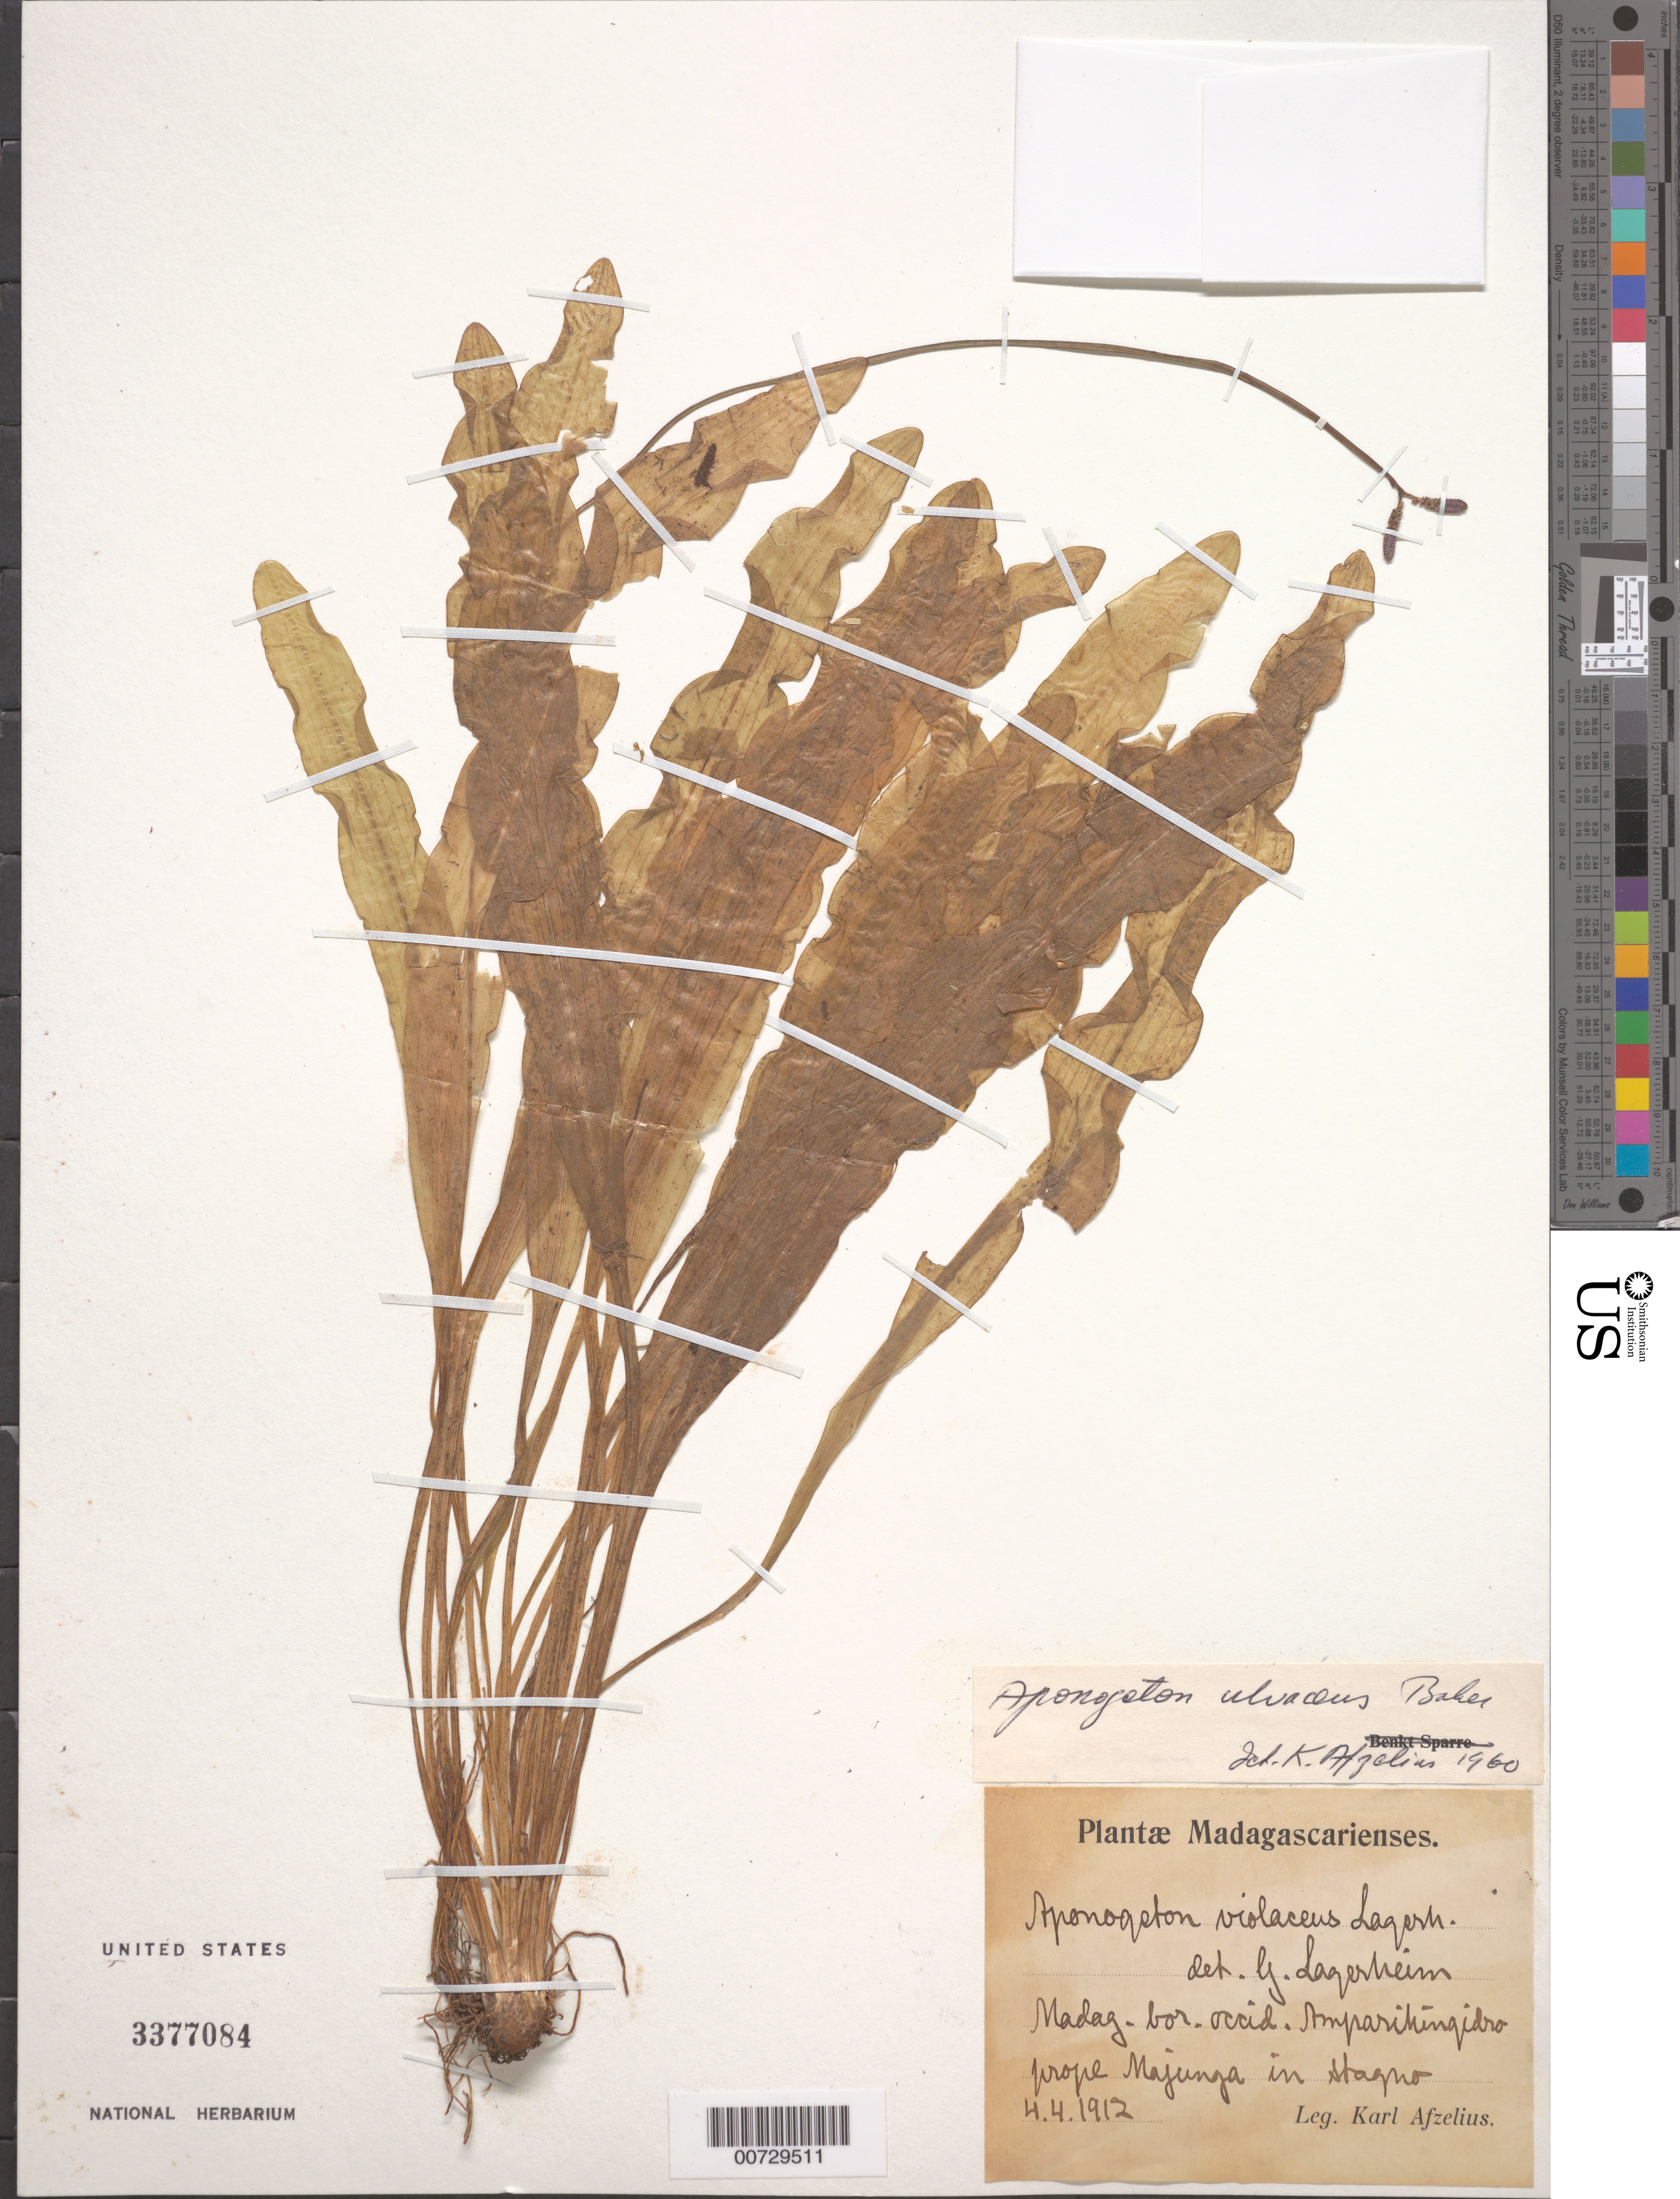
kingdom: Plantae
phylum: Tracheophyta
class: Liliopsida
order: Alismatales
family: Aponogetonaceae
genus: Aponogeton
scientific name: Aponogeton ulvaceus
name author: Baker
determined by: Afzelius, K. R.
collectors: K. R. Afzelius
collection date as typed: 4 Apr 1912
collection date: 1912-04-04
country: Madagascar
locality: Near Majunga in Stagno.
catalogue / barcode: US 3377084